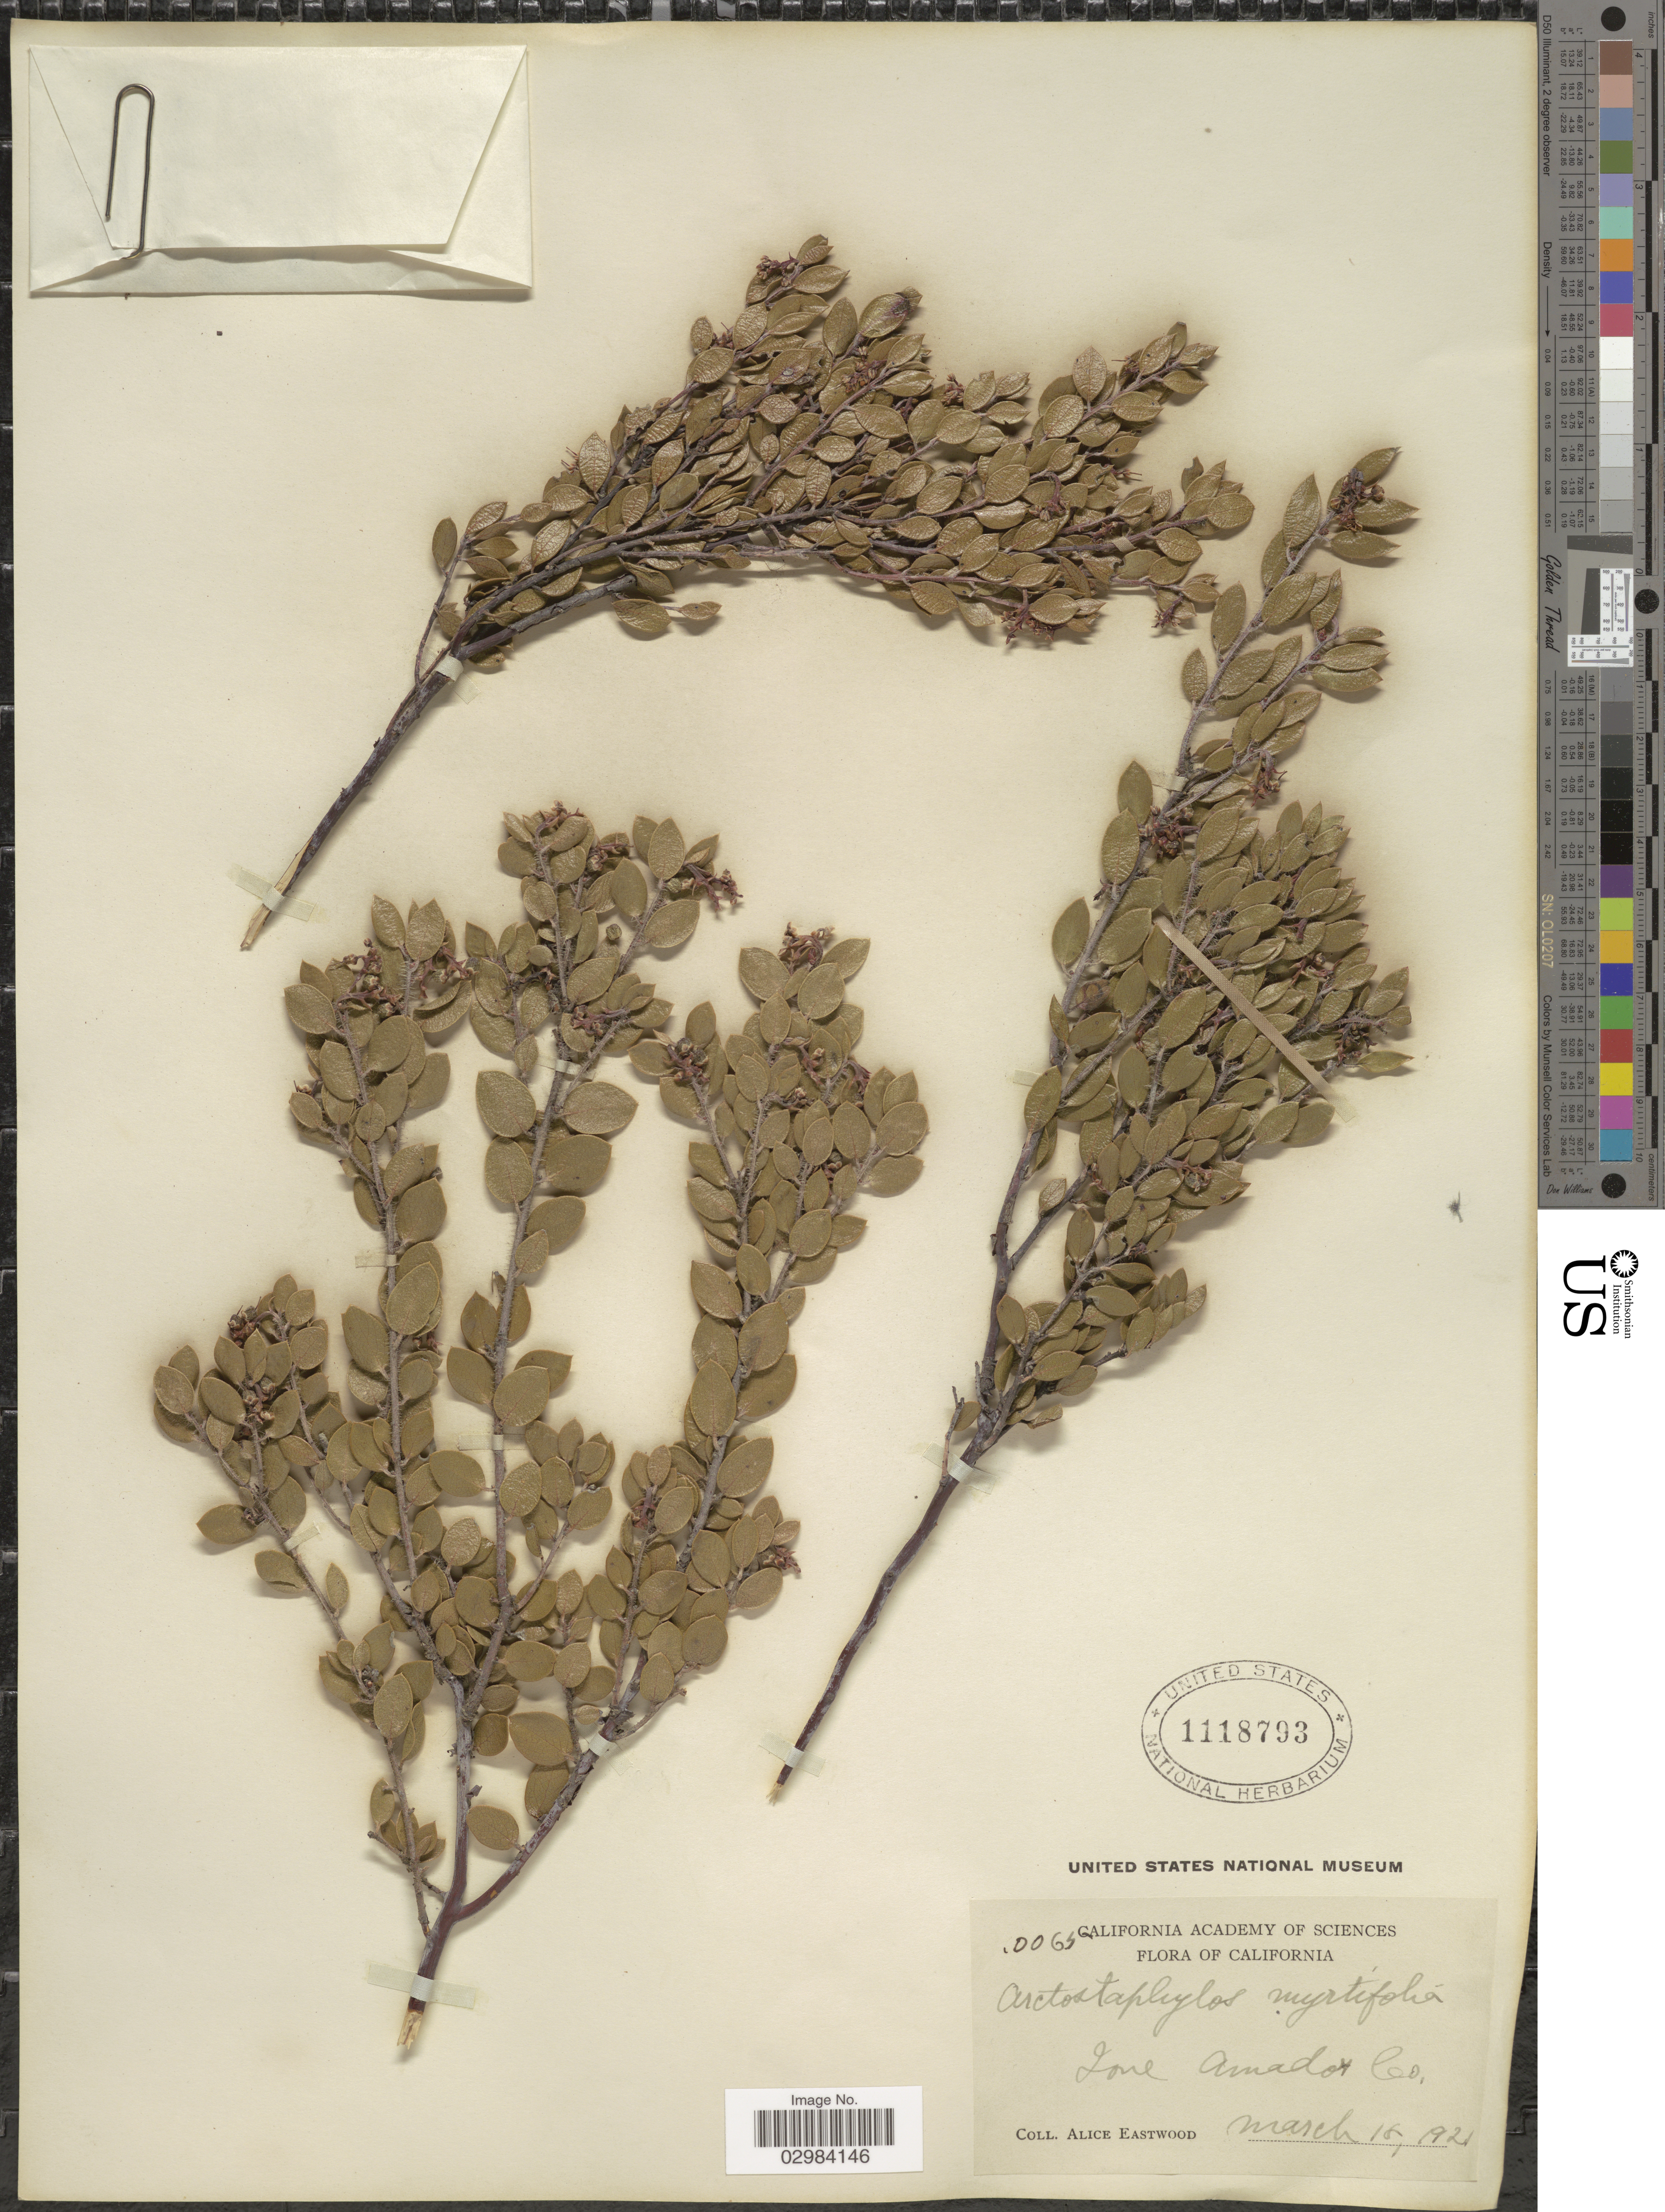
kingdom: Plantae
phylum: Tracheophyta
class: Magnoliopsida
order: Ericales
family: Ericaceae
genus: Arctostaphylos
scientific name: Arctostaphylos myrtifolia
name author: Parry in Greene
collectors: A. Eastwood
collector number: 0065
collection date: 1921-03-15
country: United States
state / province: California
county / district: Amador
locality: Zone Amador Co.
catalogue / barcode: US 1118793